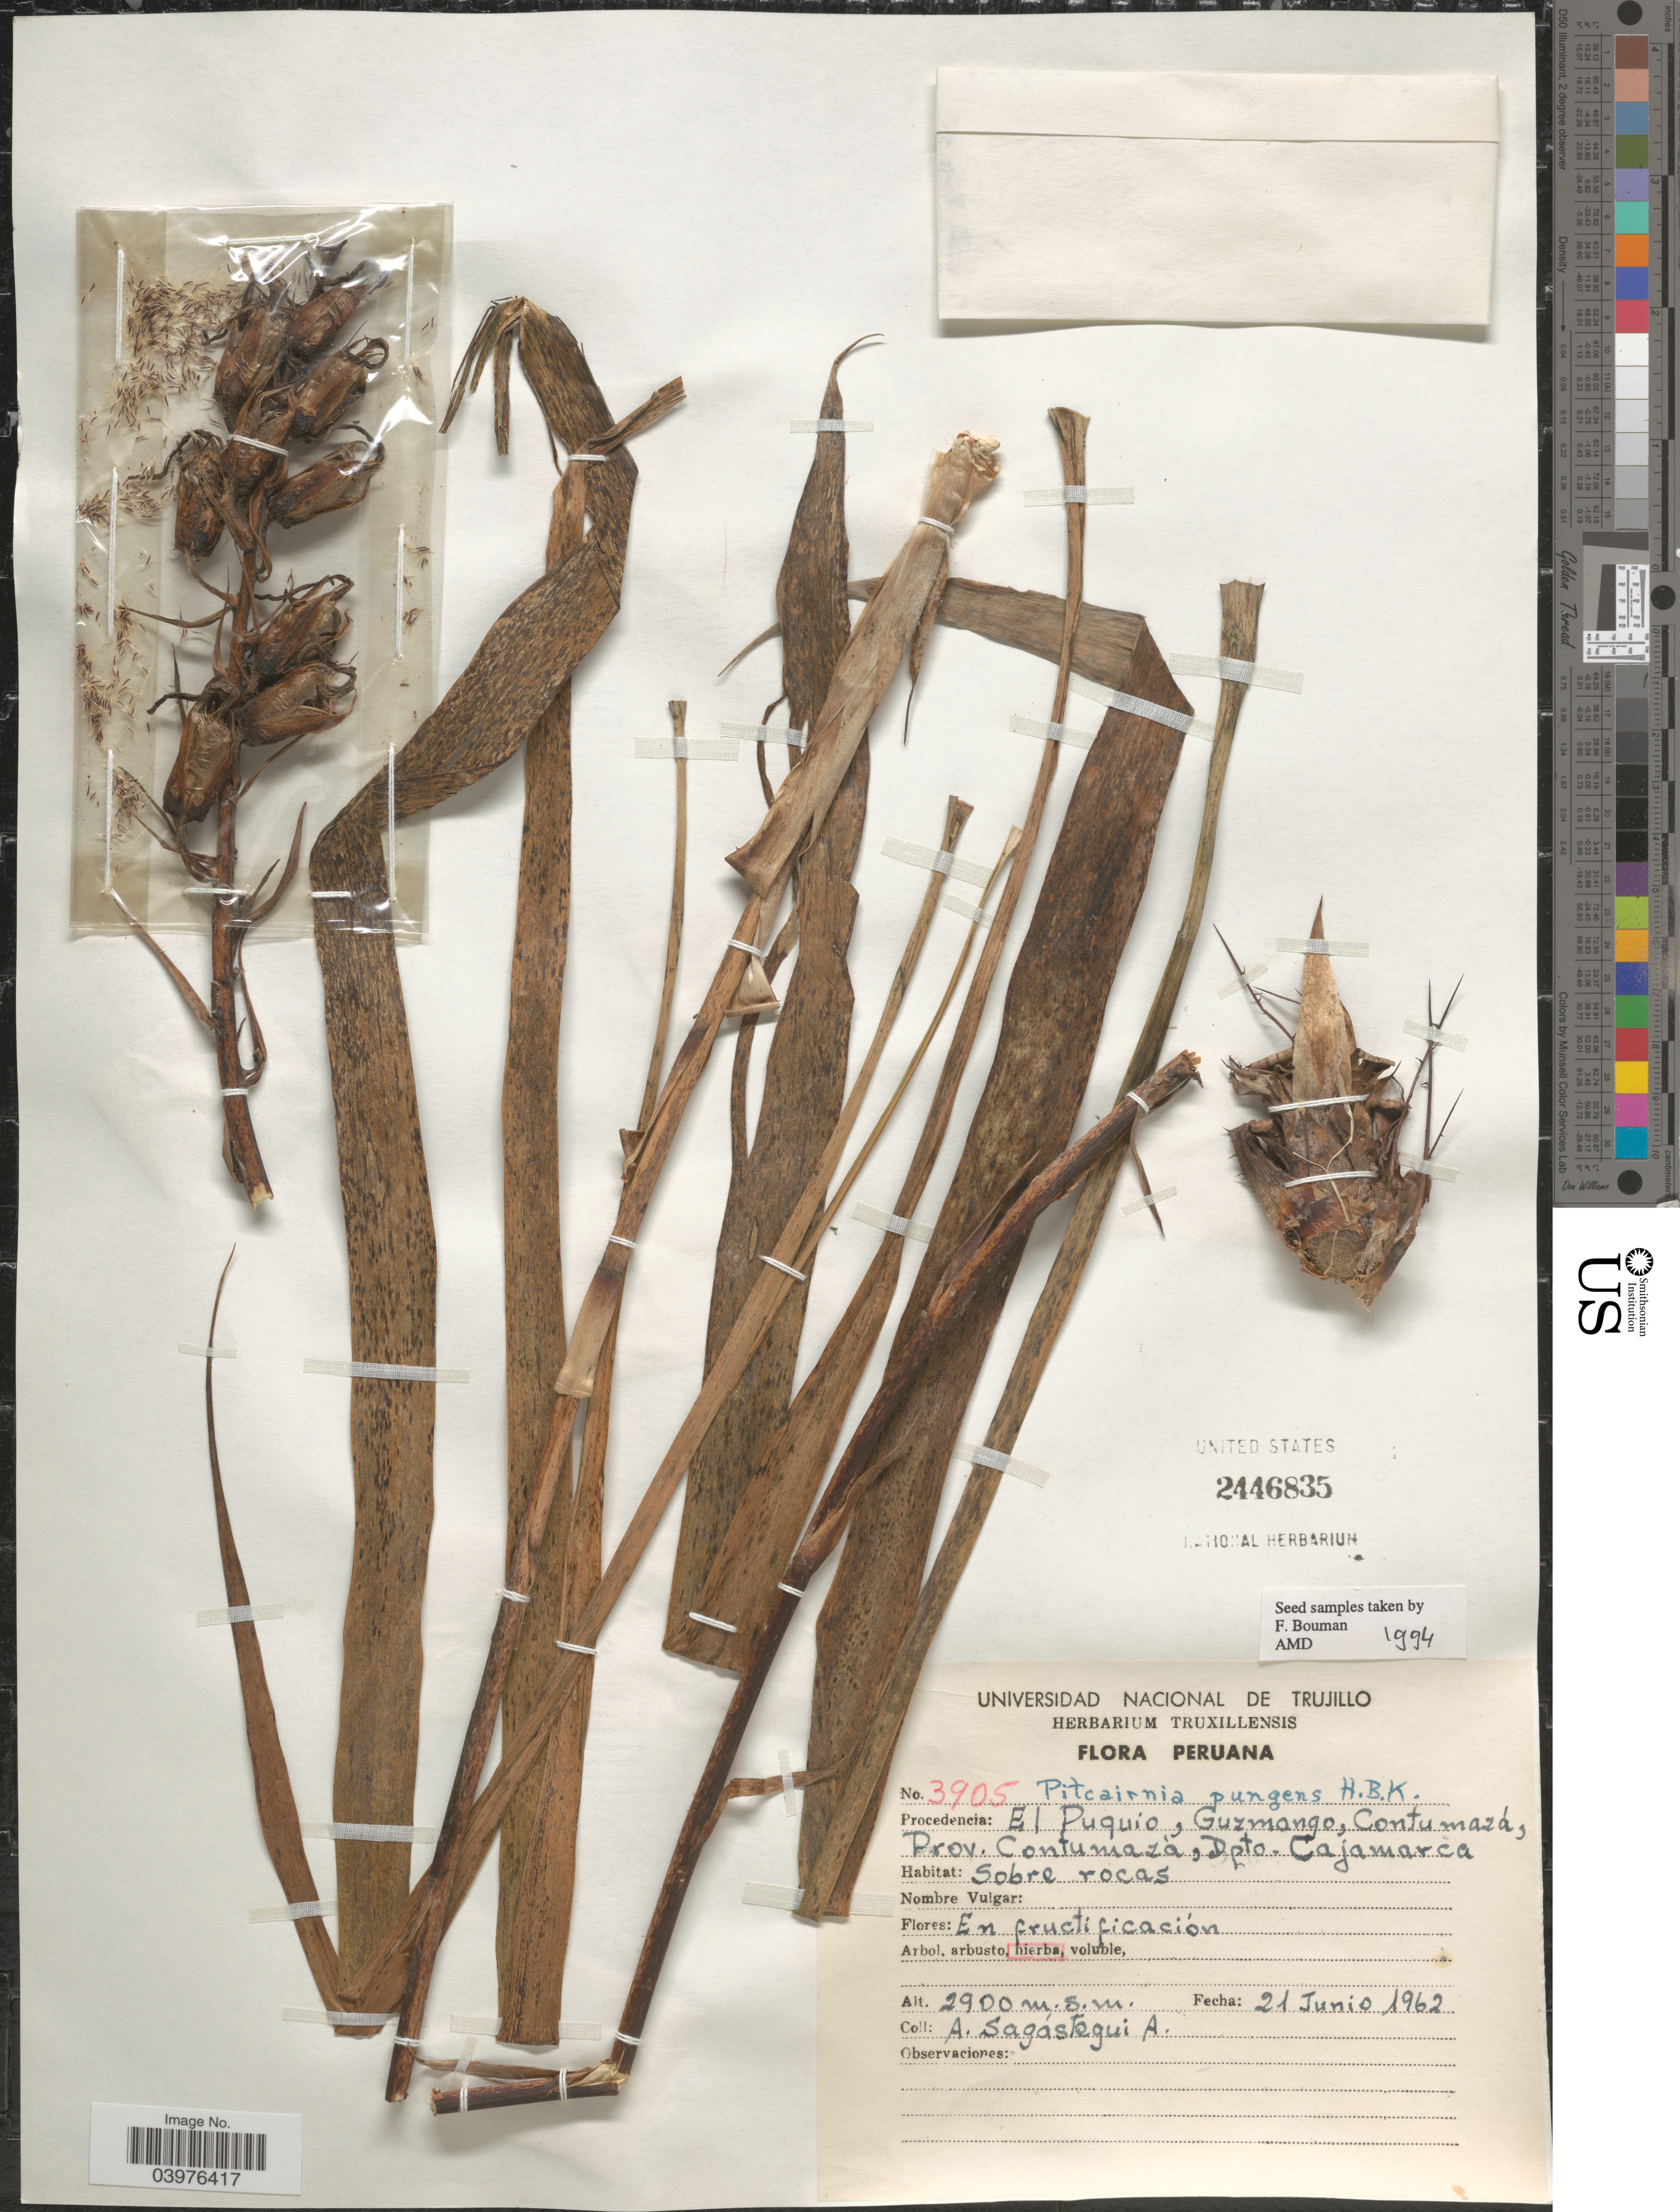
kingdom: Plantae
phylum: Tracheophyta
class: Liliopsida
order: Poales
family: Bromeliaceae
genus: Pitcairnia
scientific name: Pitcairnia pungens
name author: Kunth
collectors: A. Sagástegui A.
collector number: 3905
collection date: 1962-06-21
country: Peru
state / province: Cajamarca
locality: El Puquio, Guzmango, Contumazá, Prov. Contumazá, Dpto. Cajamarca.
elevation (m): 2900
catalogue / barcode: US 2446835